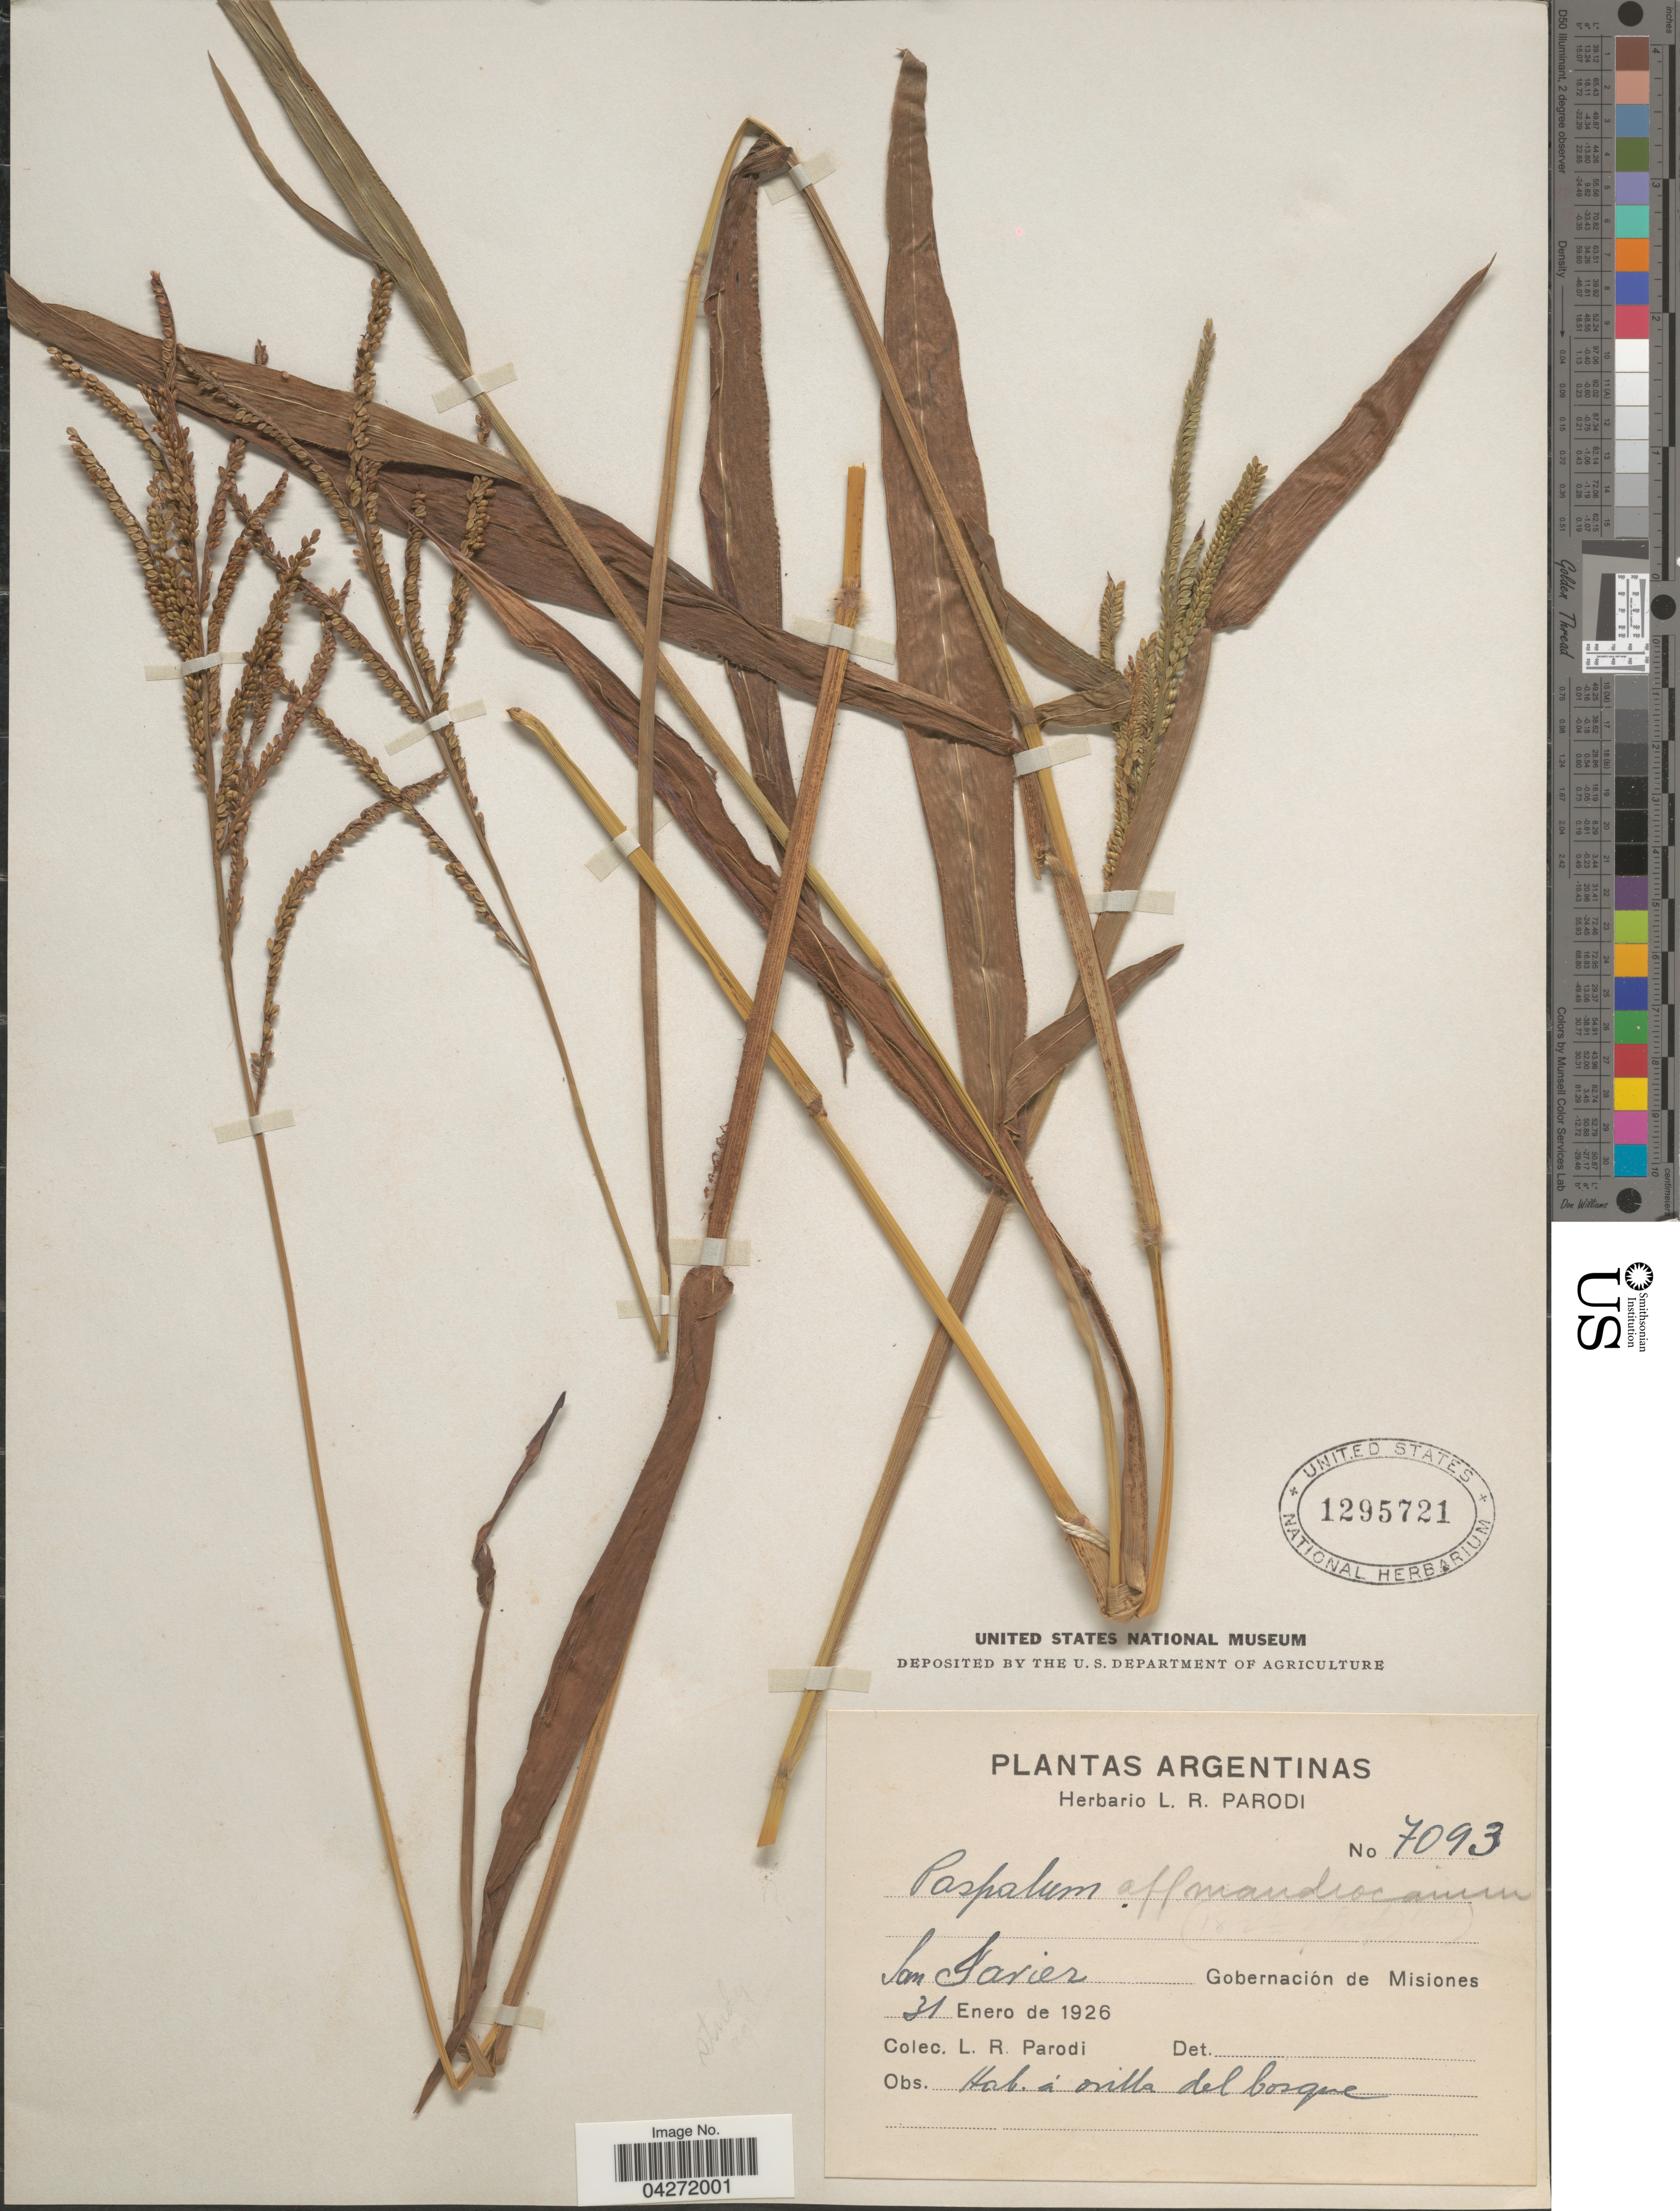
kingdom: Plantae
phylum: Tracheophyta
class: Liliopsida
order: Poales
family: Poaceae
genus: Paspalum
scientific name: Paspalum mandiocanum var. mandiocanum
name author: Trin.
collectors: L. R. Parodi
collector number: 7093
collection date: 1926-01-31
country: Argentina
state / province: Misiones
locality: San Javier. Gobernación de Misiones.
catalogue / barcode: US 1295721